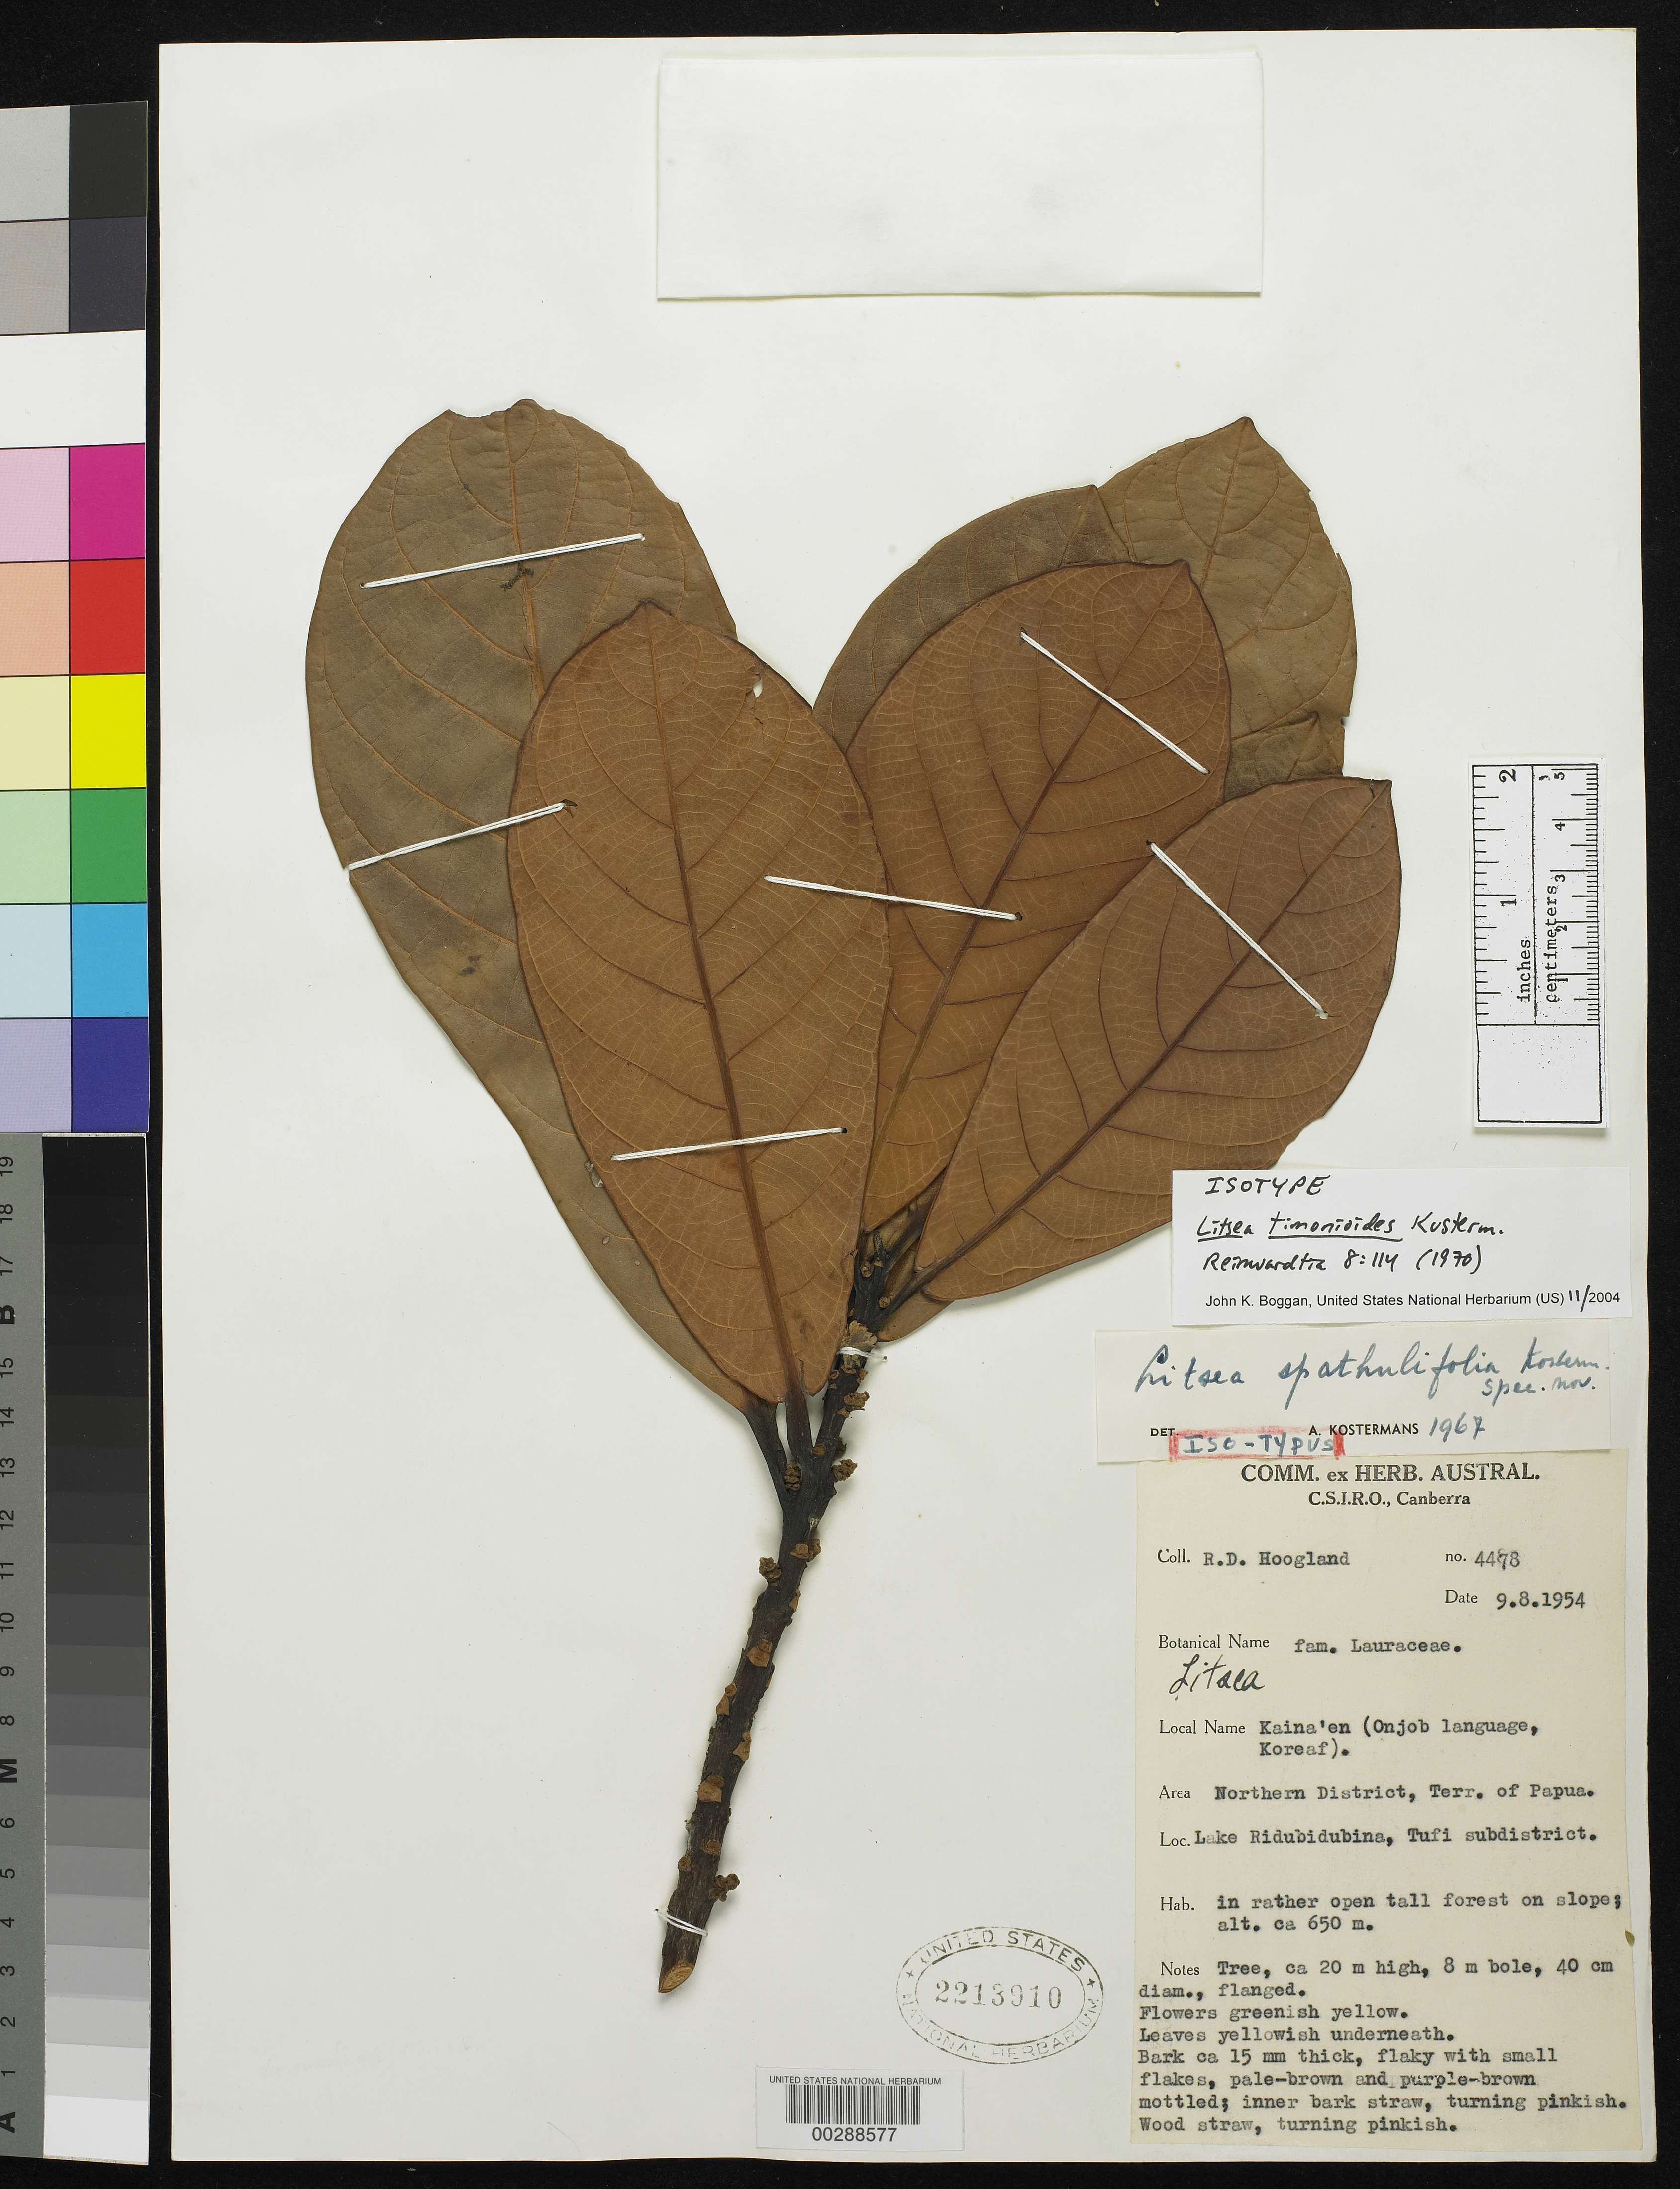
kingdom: Plantae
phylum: Tracheophyta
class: Magnoliopsida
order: Laurales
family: Lauraceae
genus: Litsea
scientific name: Litsea timonioides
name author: Kosterm.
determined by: Boggan, J. K., (US), NMNH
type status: Isotype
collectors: R. D. Hoogland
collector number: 4478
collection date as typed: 09 Aug 1954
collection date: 1954-08-09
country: Papua New Guinea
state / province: Northern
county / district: Tufi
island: New Guinea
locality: Northern District, Terr. of Papua. Lake Ridubidubina, Tufi subdistrict.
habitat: In rather open tall forest on slope.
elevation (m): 650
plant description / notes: Annotated 1967 by Kostermans as isotype of Litsea spathulifolia Kosterm., sp. nov. (name never published).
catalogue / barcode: US 2213910